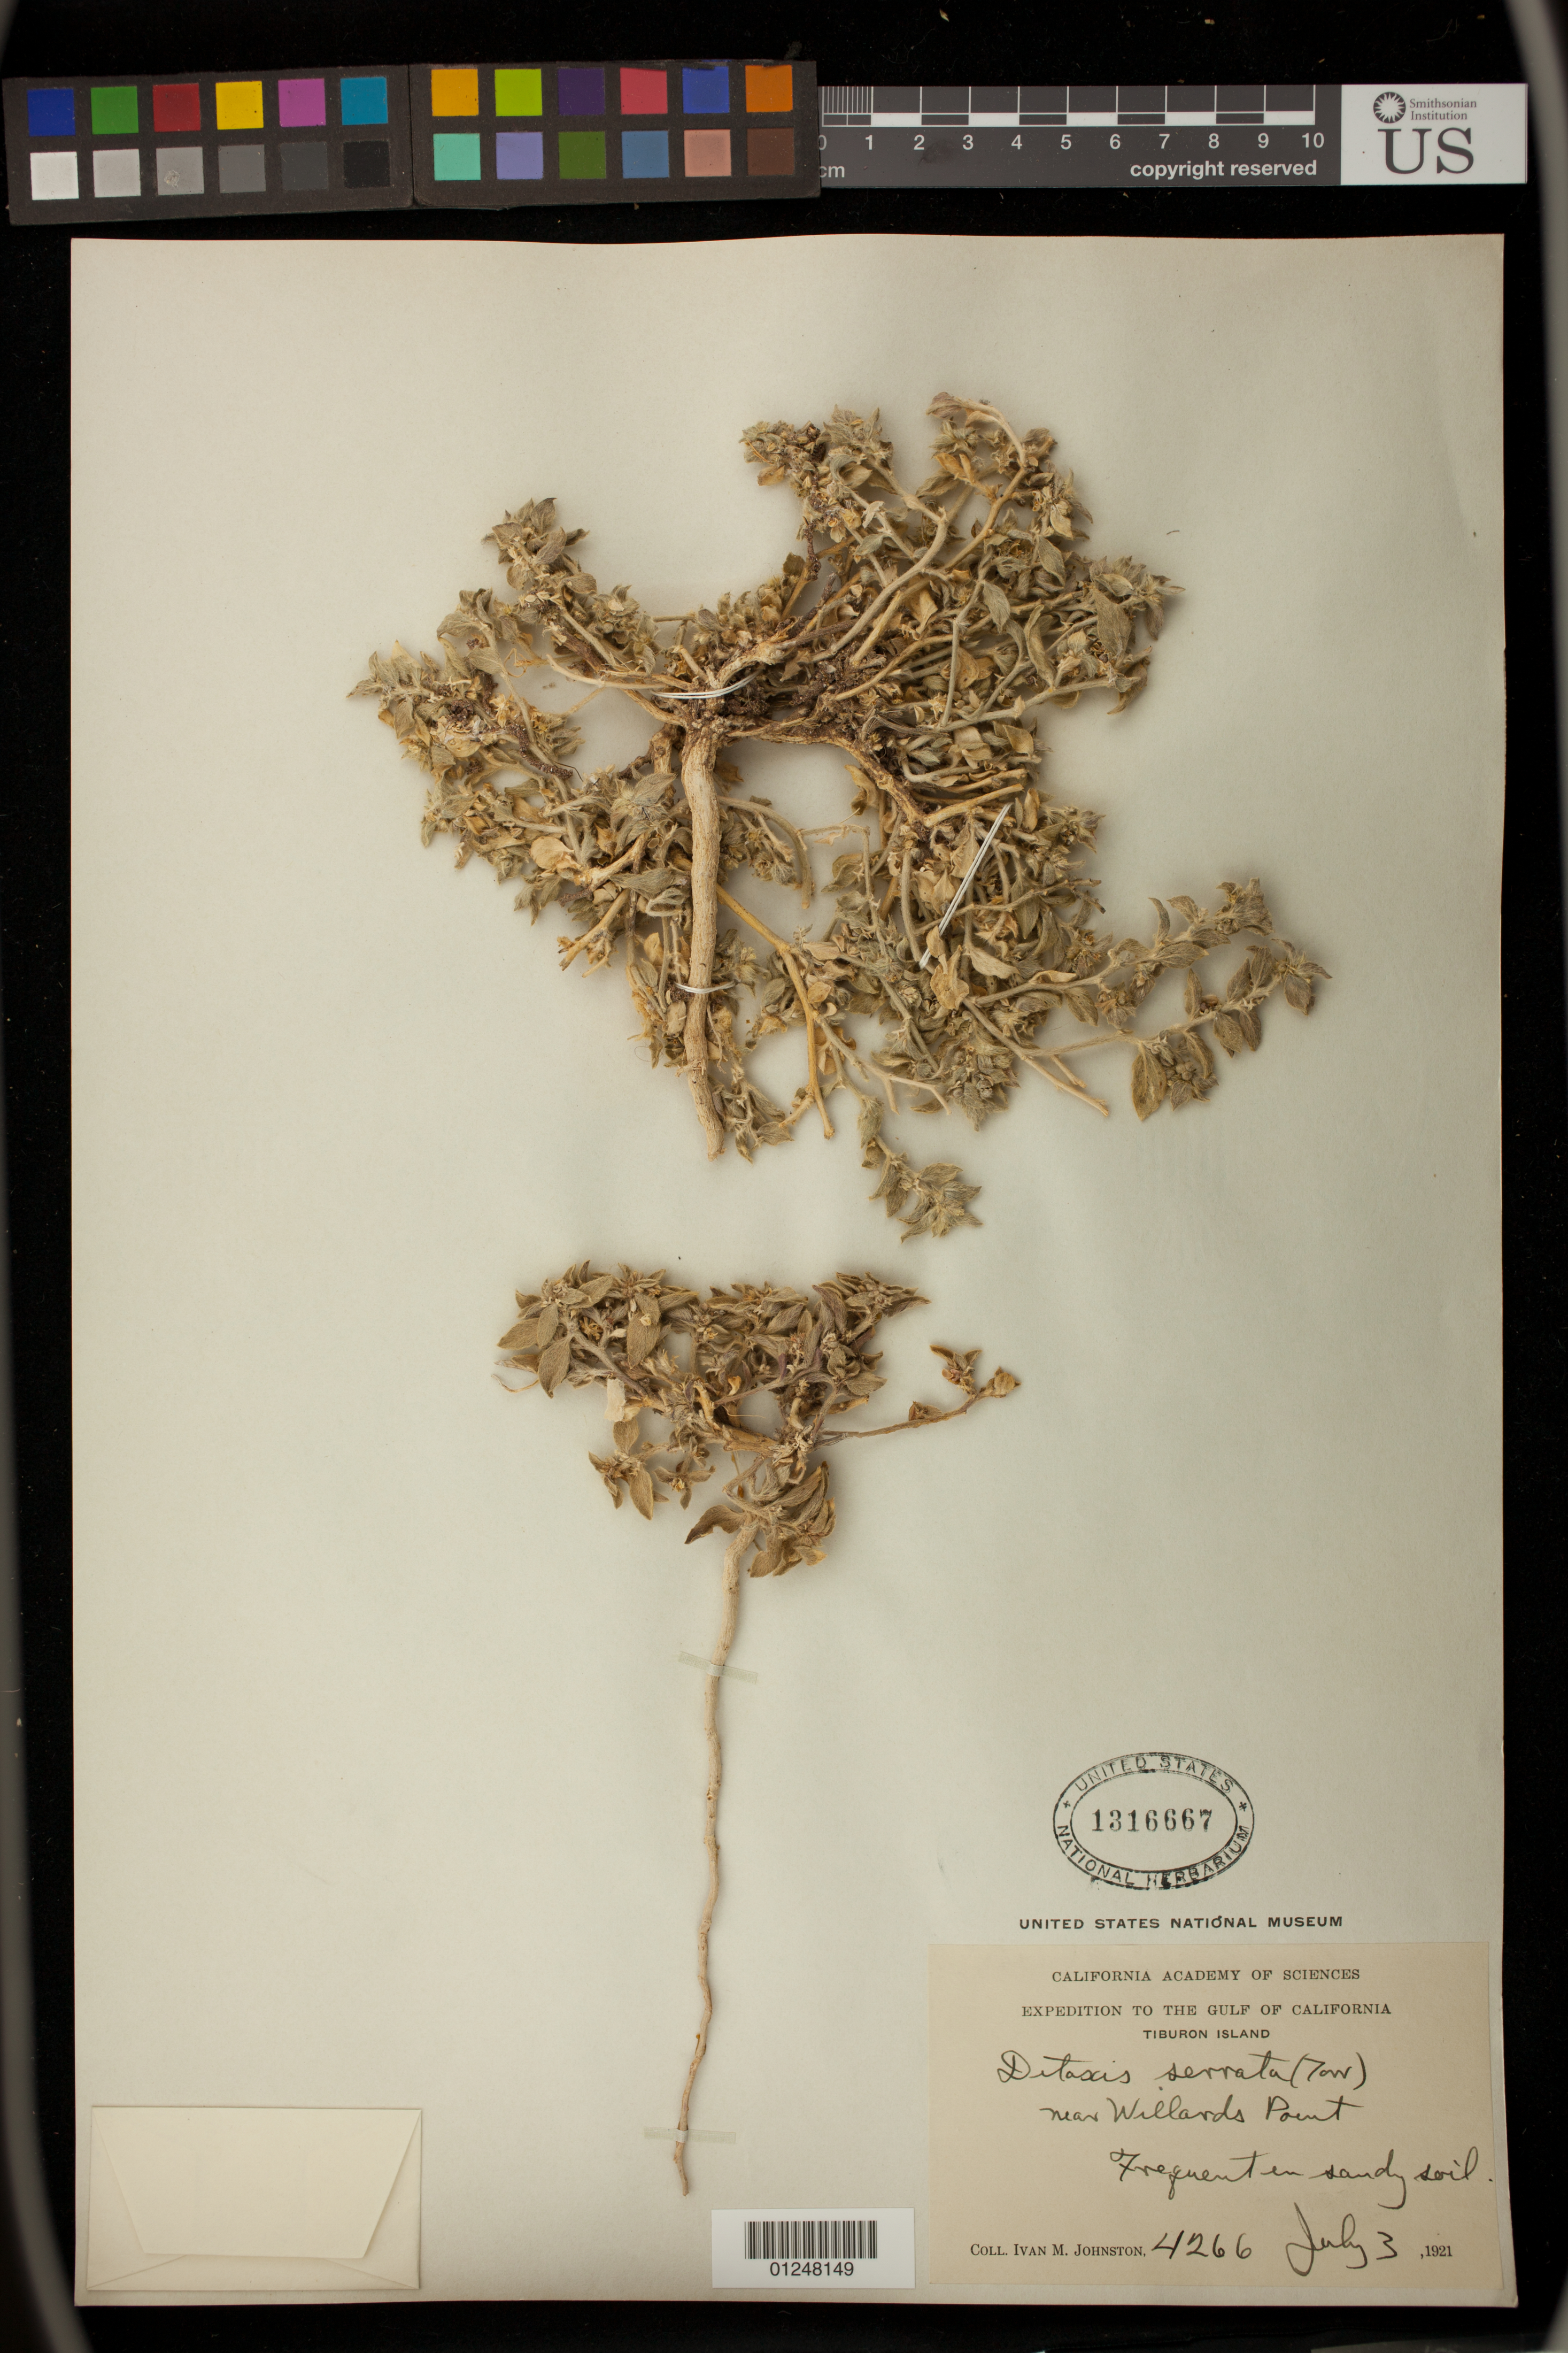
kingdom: Plantae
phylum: Tracheophyta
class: Magnoliopsida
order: Malpighiales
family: Euphorbiaceae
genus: Ditaxis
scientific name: Ditaxis serrata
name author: (Torr.) A. Heller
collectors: I.M. Johnston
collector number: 4266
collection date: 1921-07-03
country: Mexico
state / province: Sonora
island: Tiburon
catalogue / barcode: US 1316667